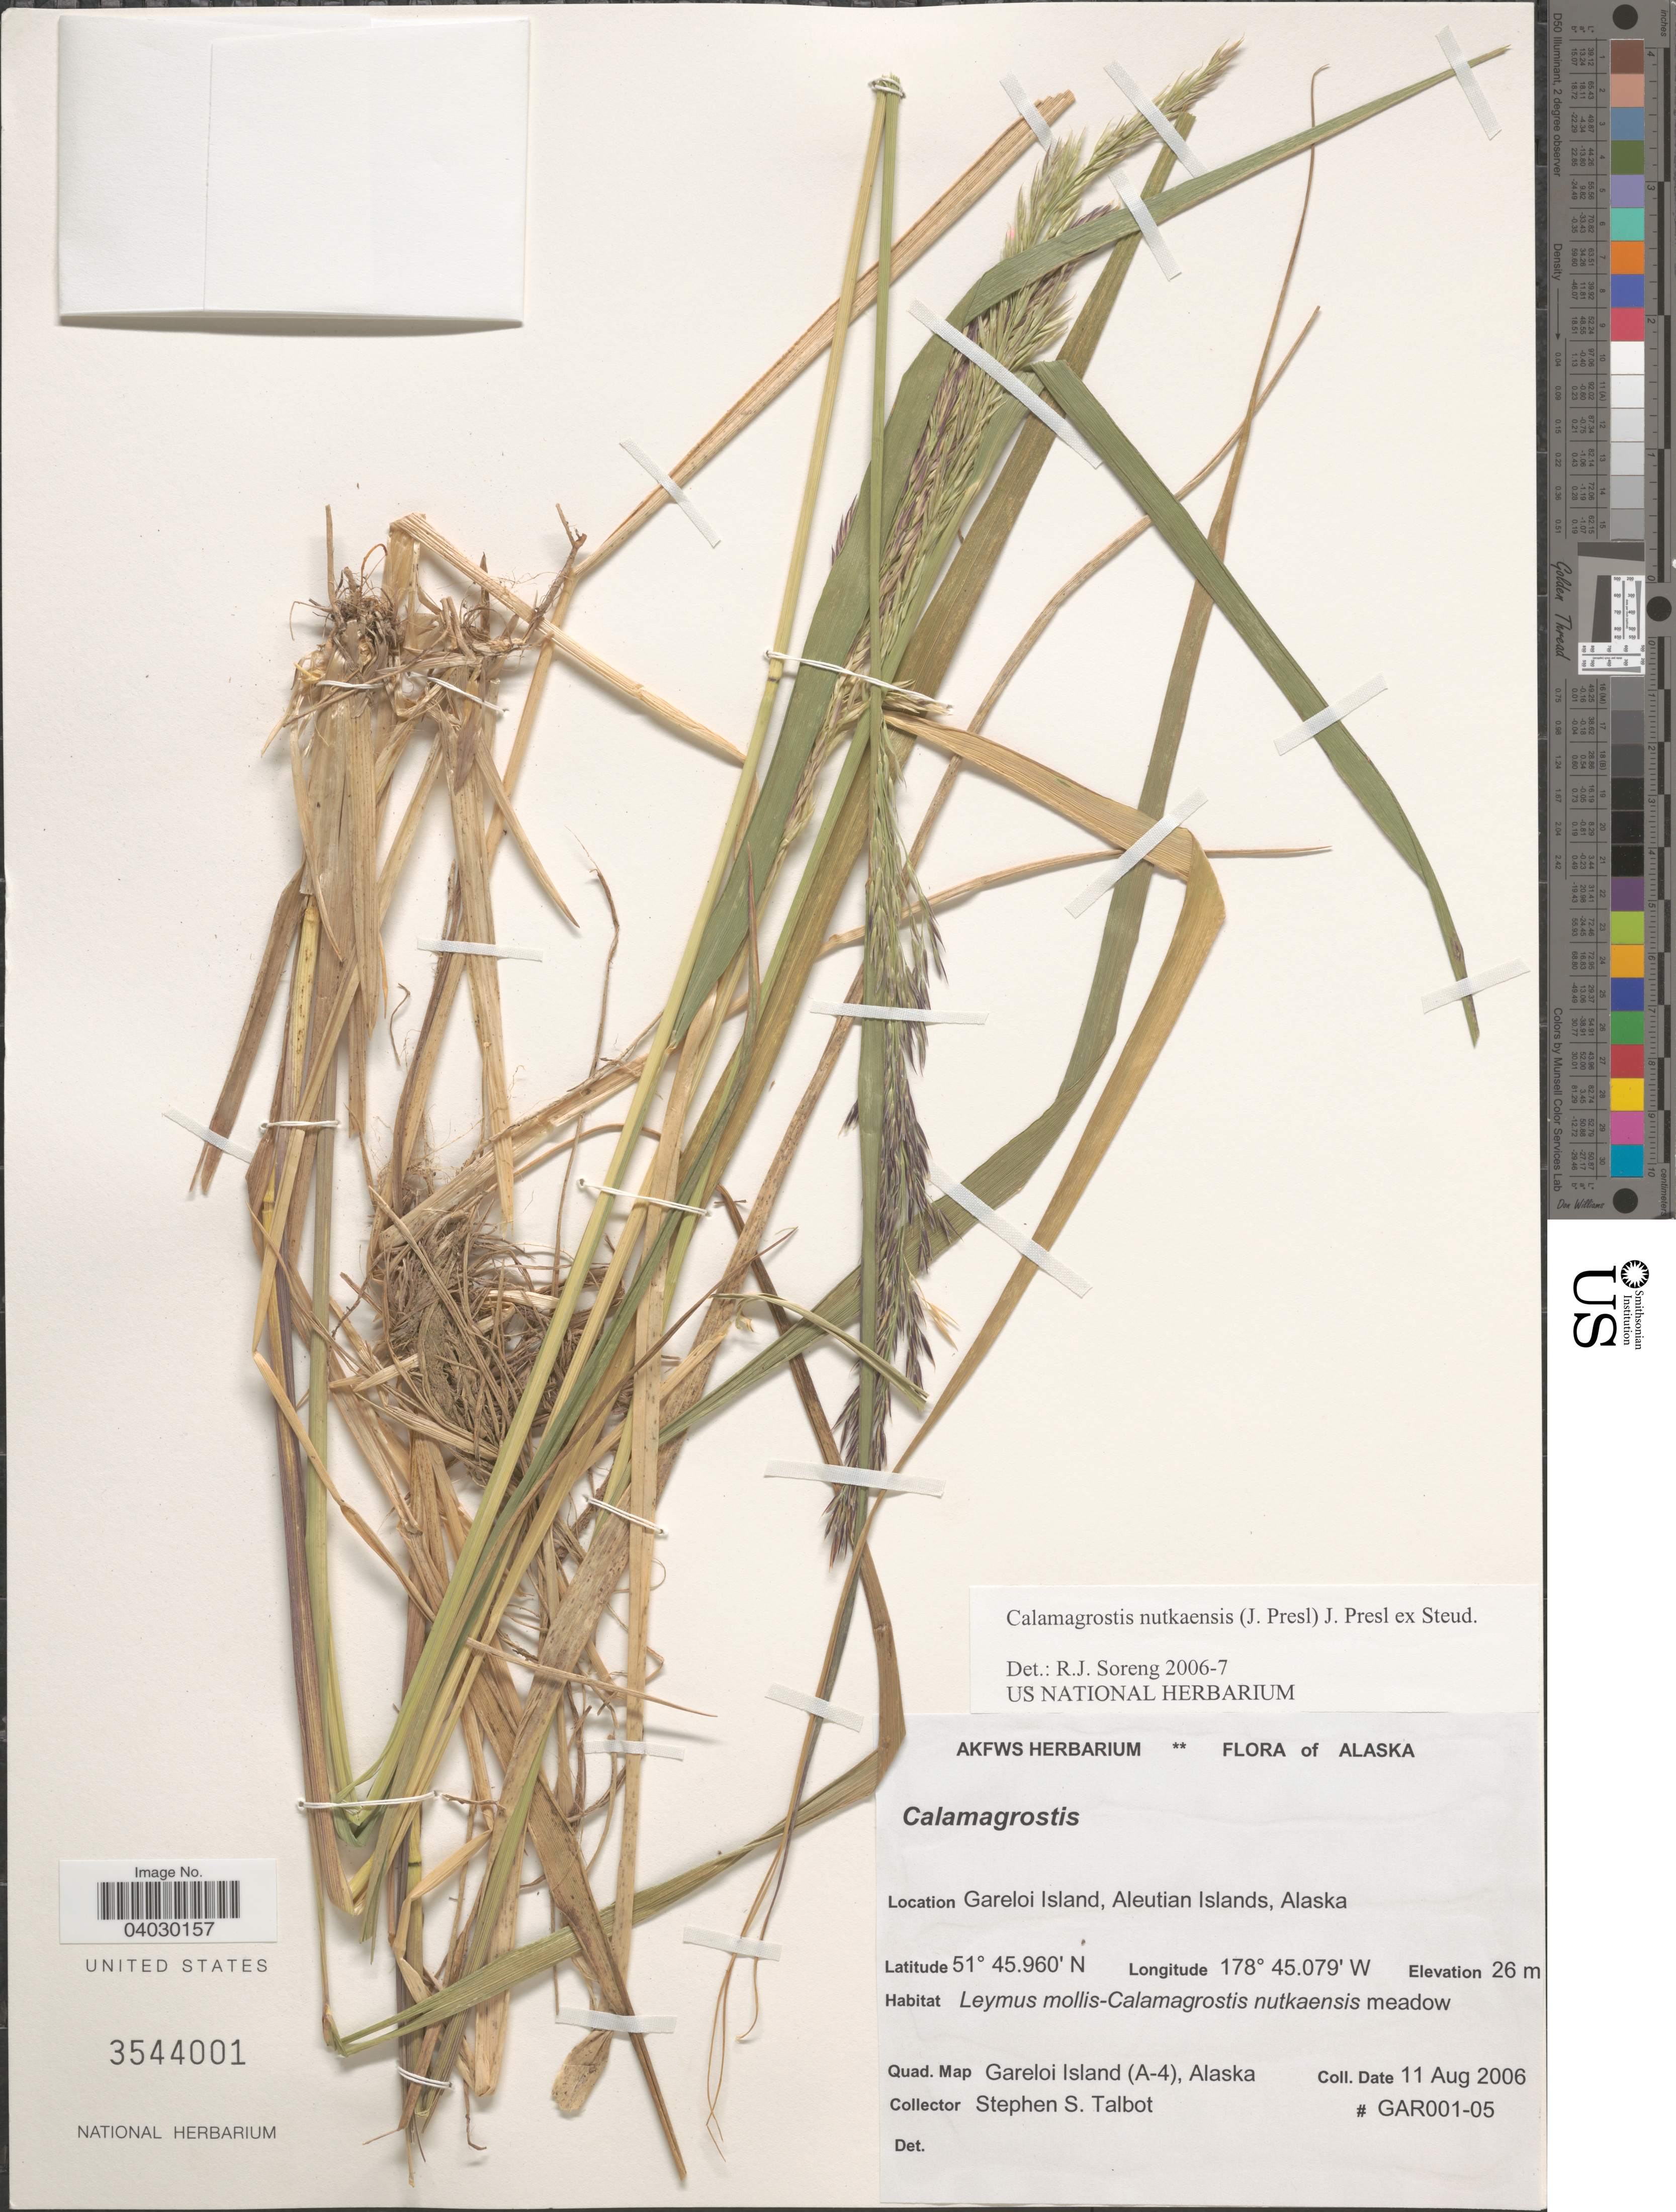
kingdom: Plantae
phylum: Tracheophyta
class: Liliopsida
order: Poales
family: Poaceae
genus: Calamagrostis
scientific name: Calamagrostis nutkaensis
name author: (J. Presl) Steud.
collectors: S. S. Talbot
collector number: GAR001-05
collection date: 2006-08-11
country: United States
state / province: Alaska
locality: Gareloi Island, Aleutian Islands. Quad. Map Gareloi Island (A-4).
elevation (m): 26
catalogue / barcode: US 3544001